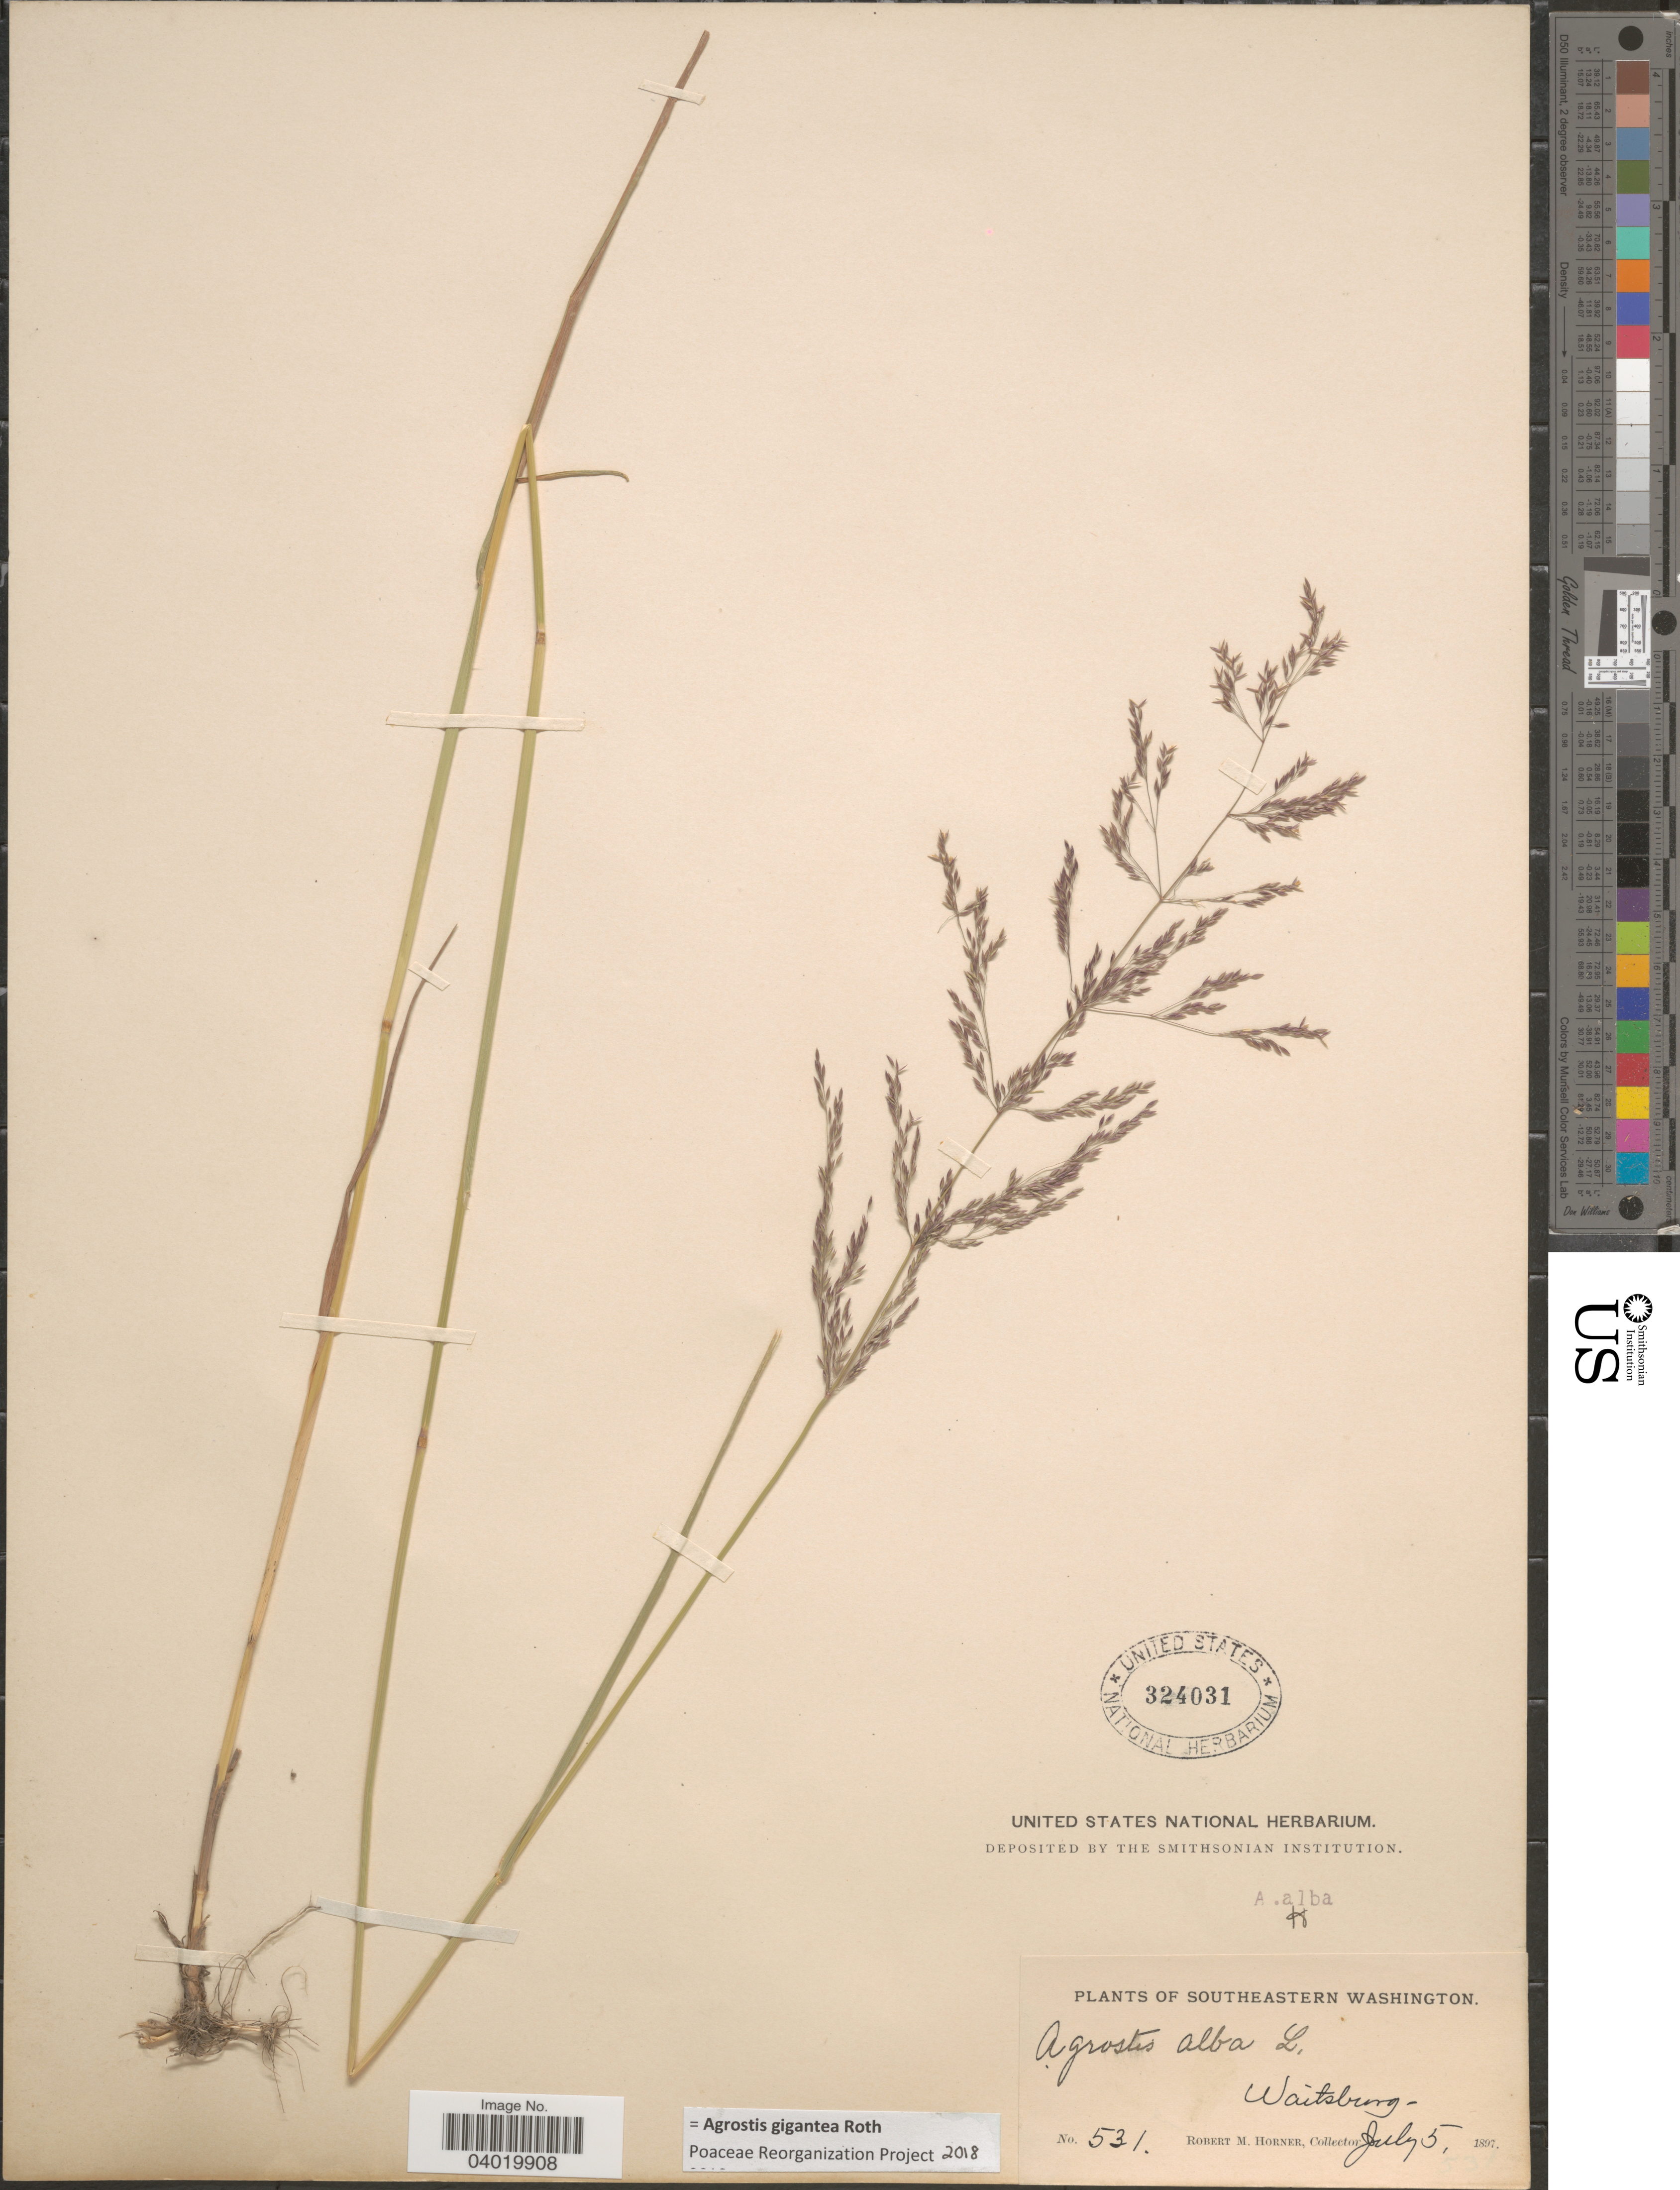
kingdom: Plantae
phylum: Tracheophyta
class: Liliopsida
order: Poales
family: Poaceae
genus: Agrostis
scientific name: Agrostis gigantea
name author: Roth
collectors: R. Horner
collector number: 531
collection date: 1897-07-05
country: United States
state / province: Washington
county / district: Walla Walla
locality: Southeastern Washington. Waitsburg.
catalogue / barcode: US 324031